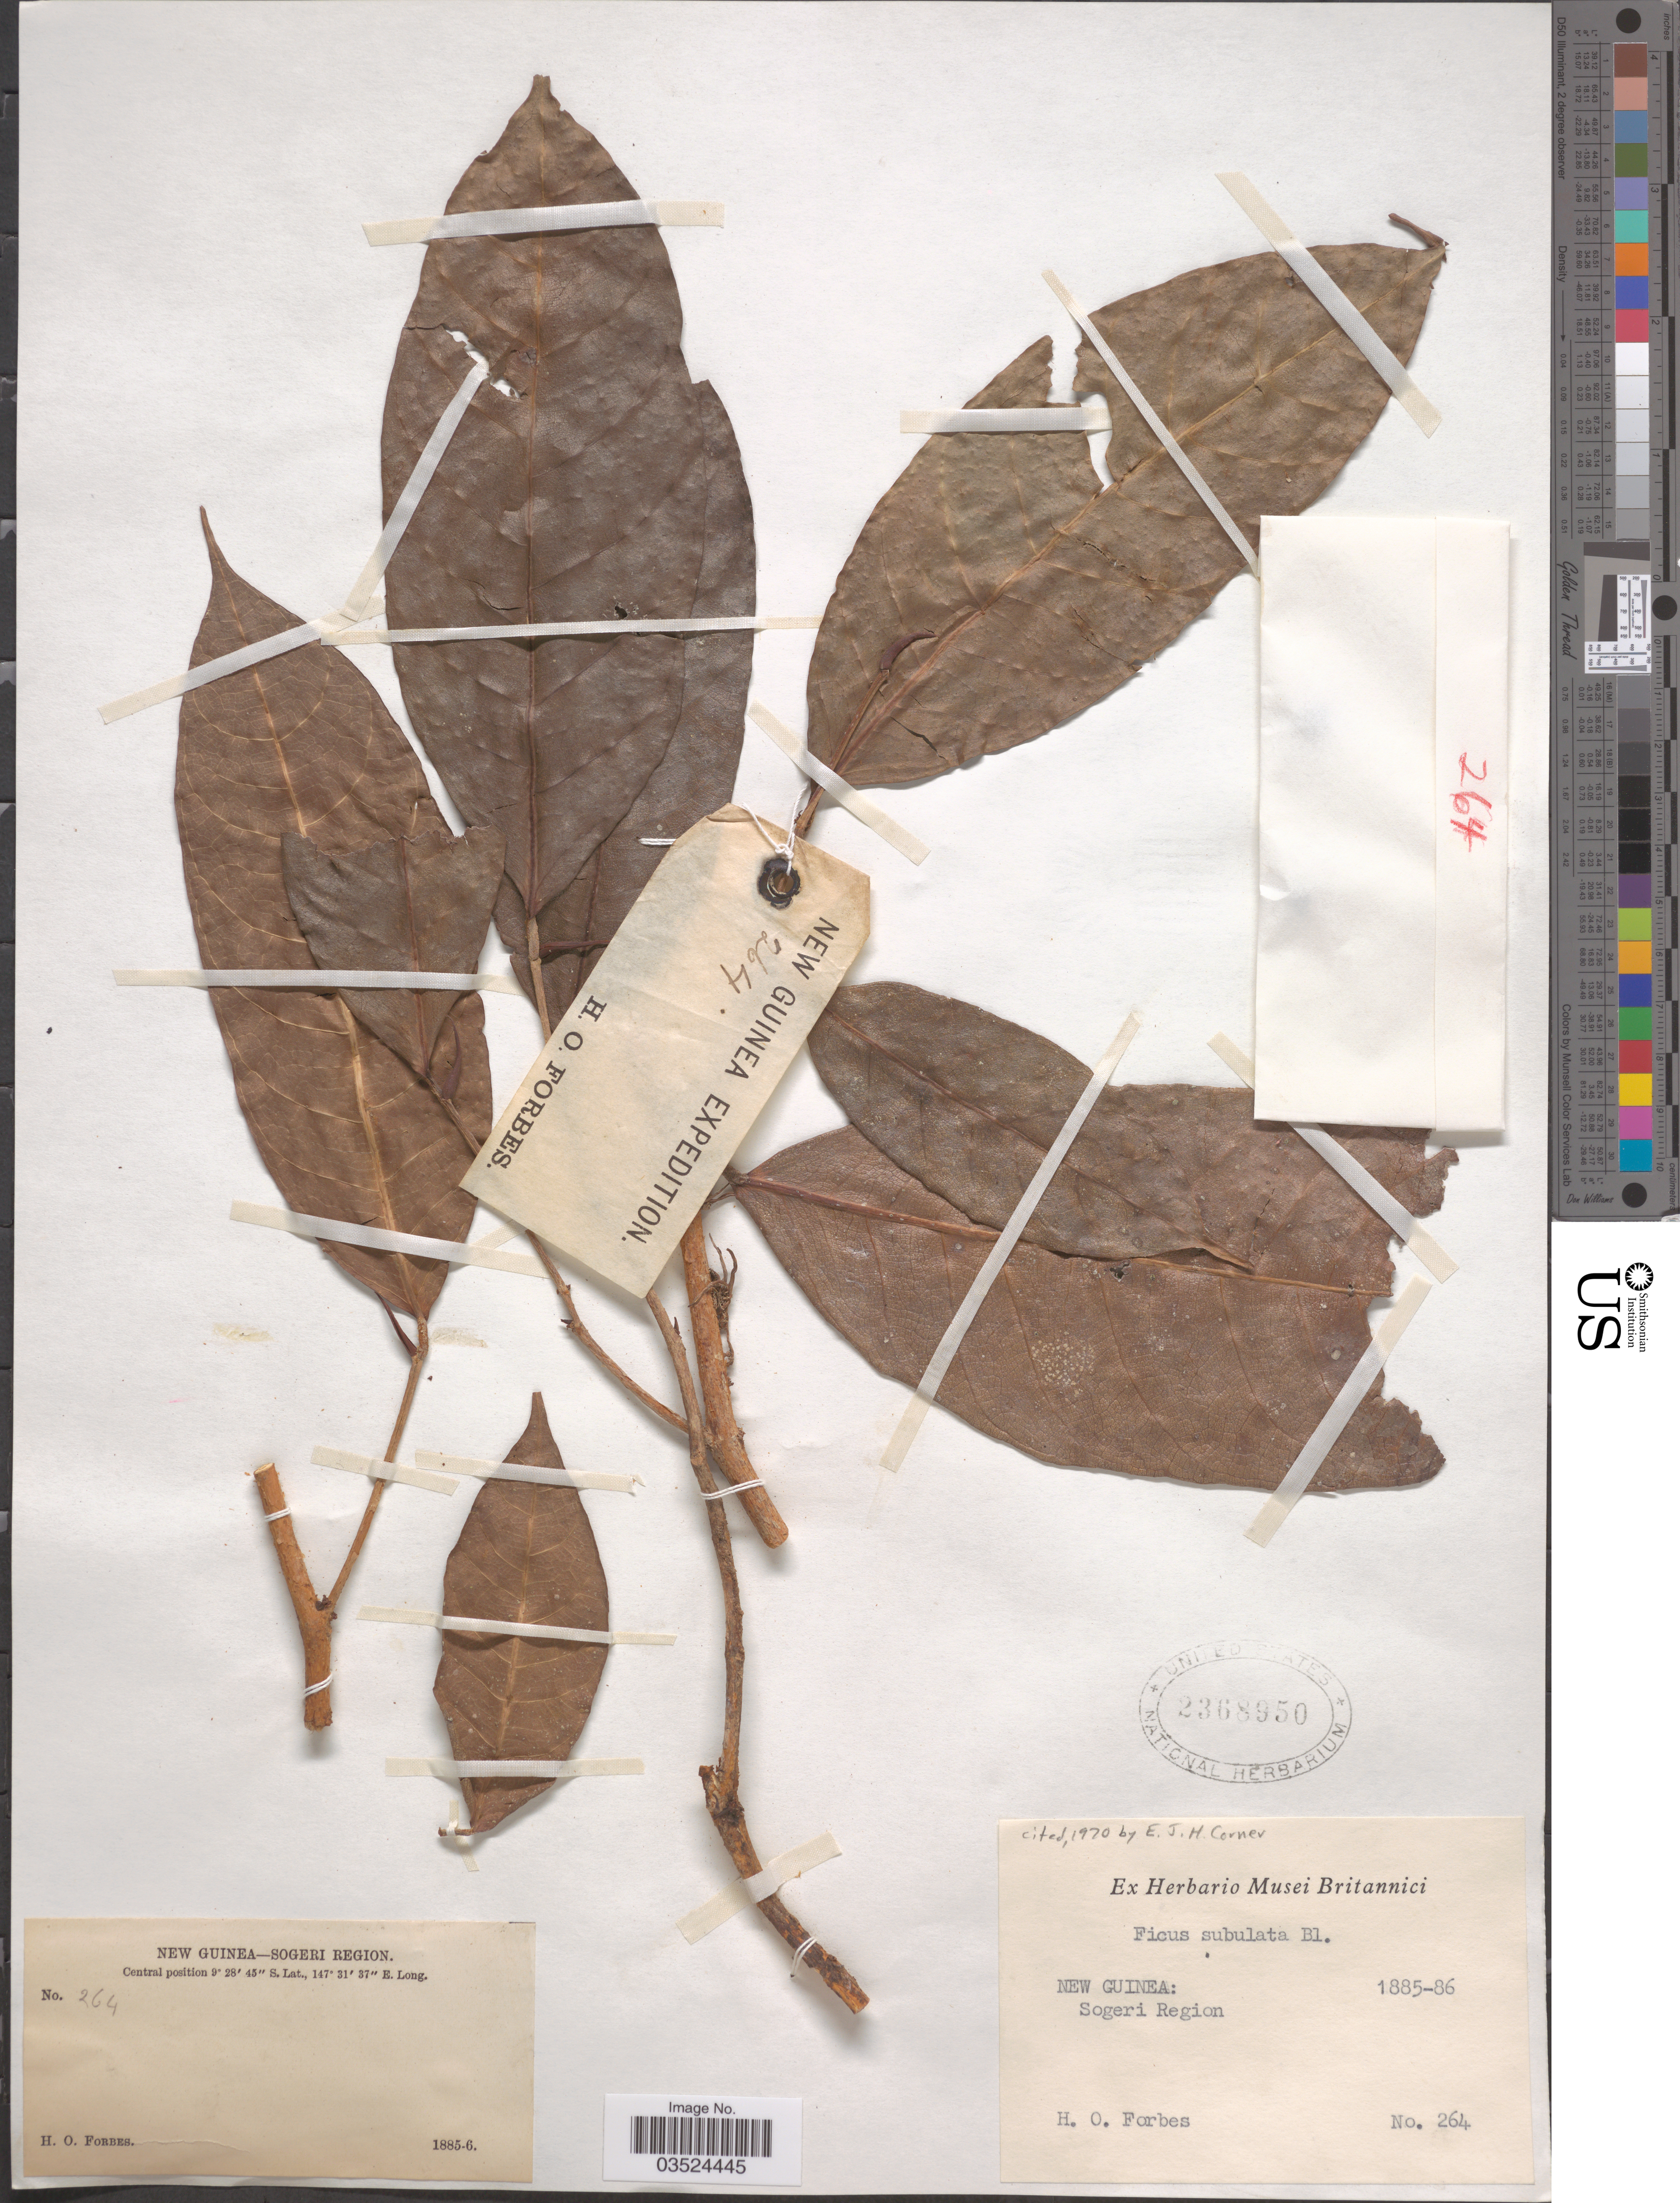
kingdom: Plantae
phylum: Tracheophyta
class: Magnoliopsida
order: Rosales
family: Moraceae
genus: Ficus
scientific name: Ficus subulata var. subulata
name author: Blume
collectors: H. O. Forbes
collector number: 264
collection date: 1885/1886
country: Papua New Guinea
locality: New Guinea: Sogeri Region. Central position.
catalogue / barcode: US 2368950